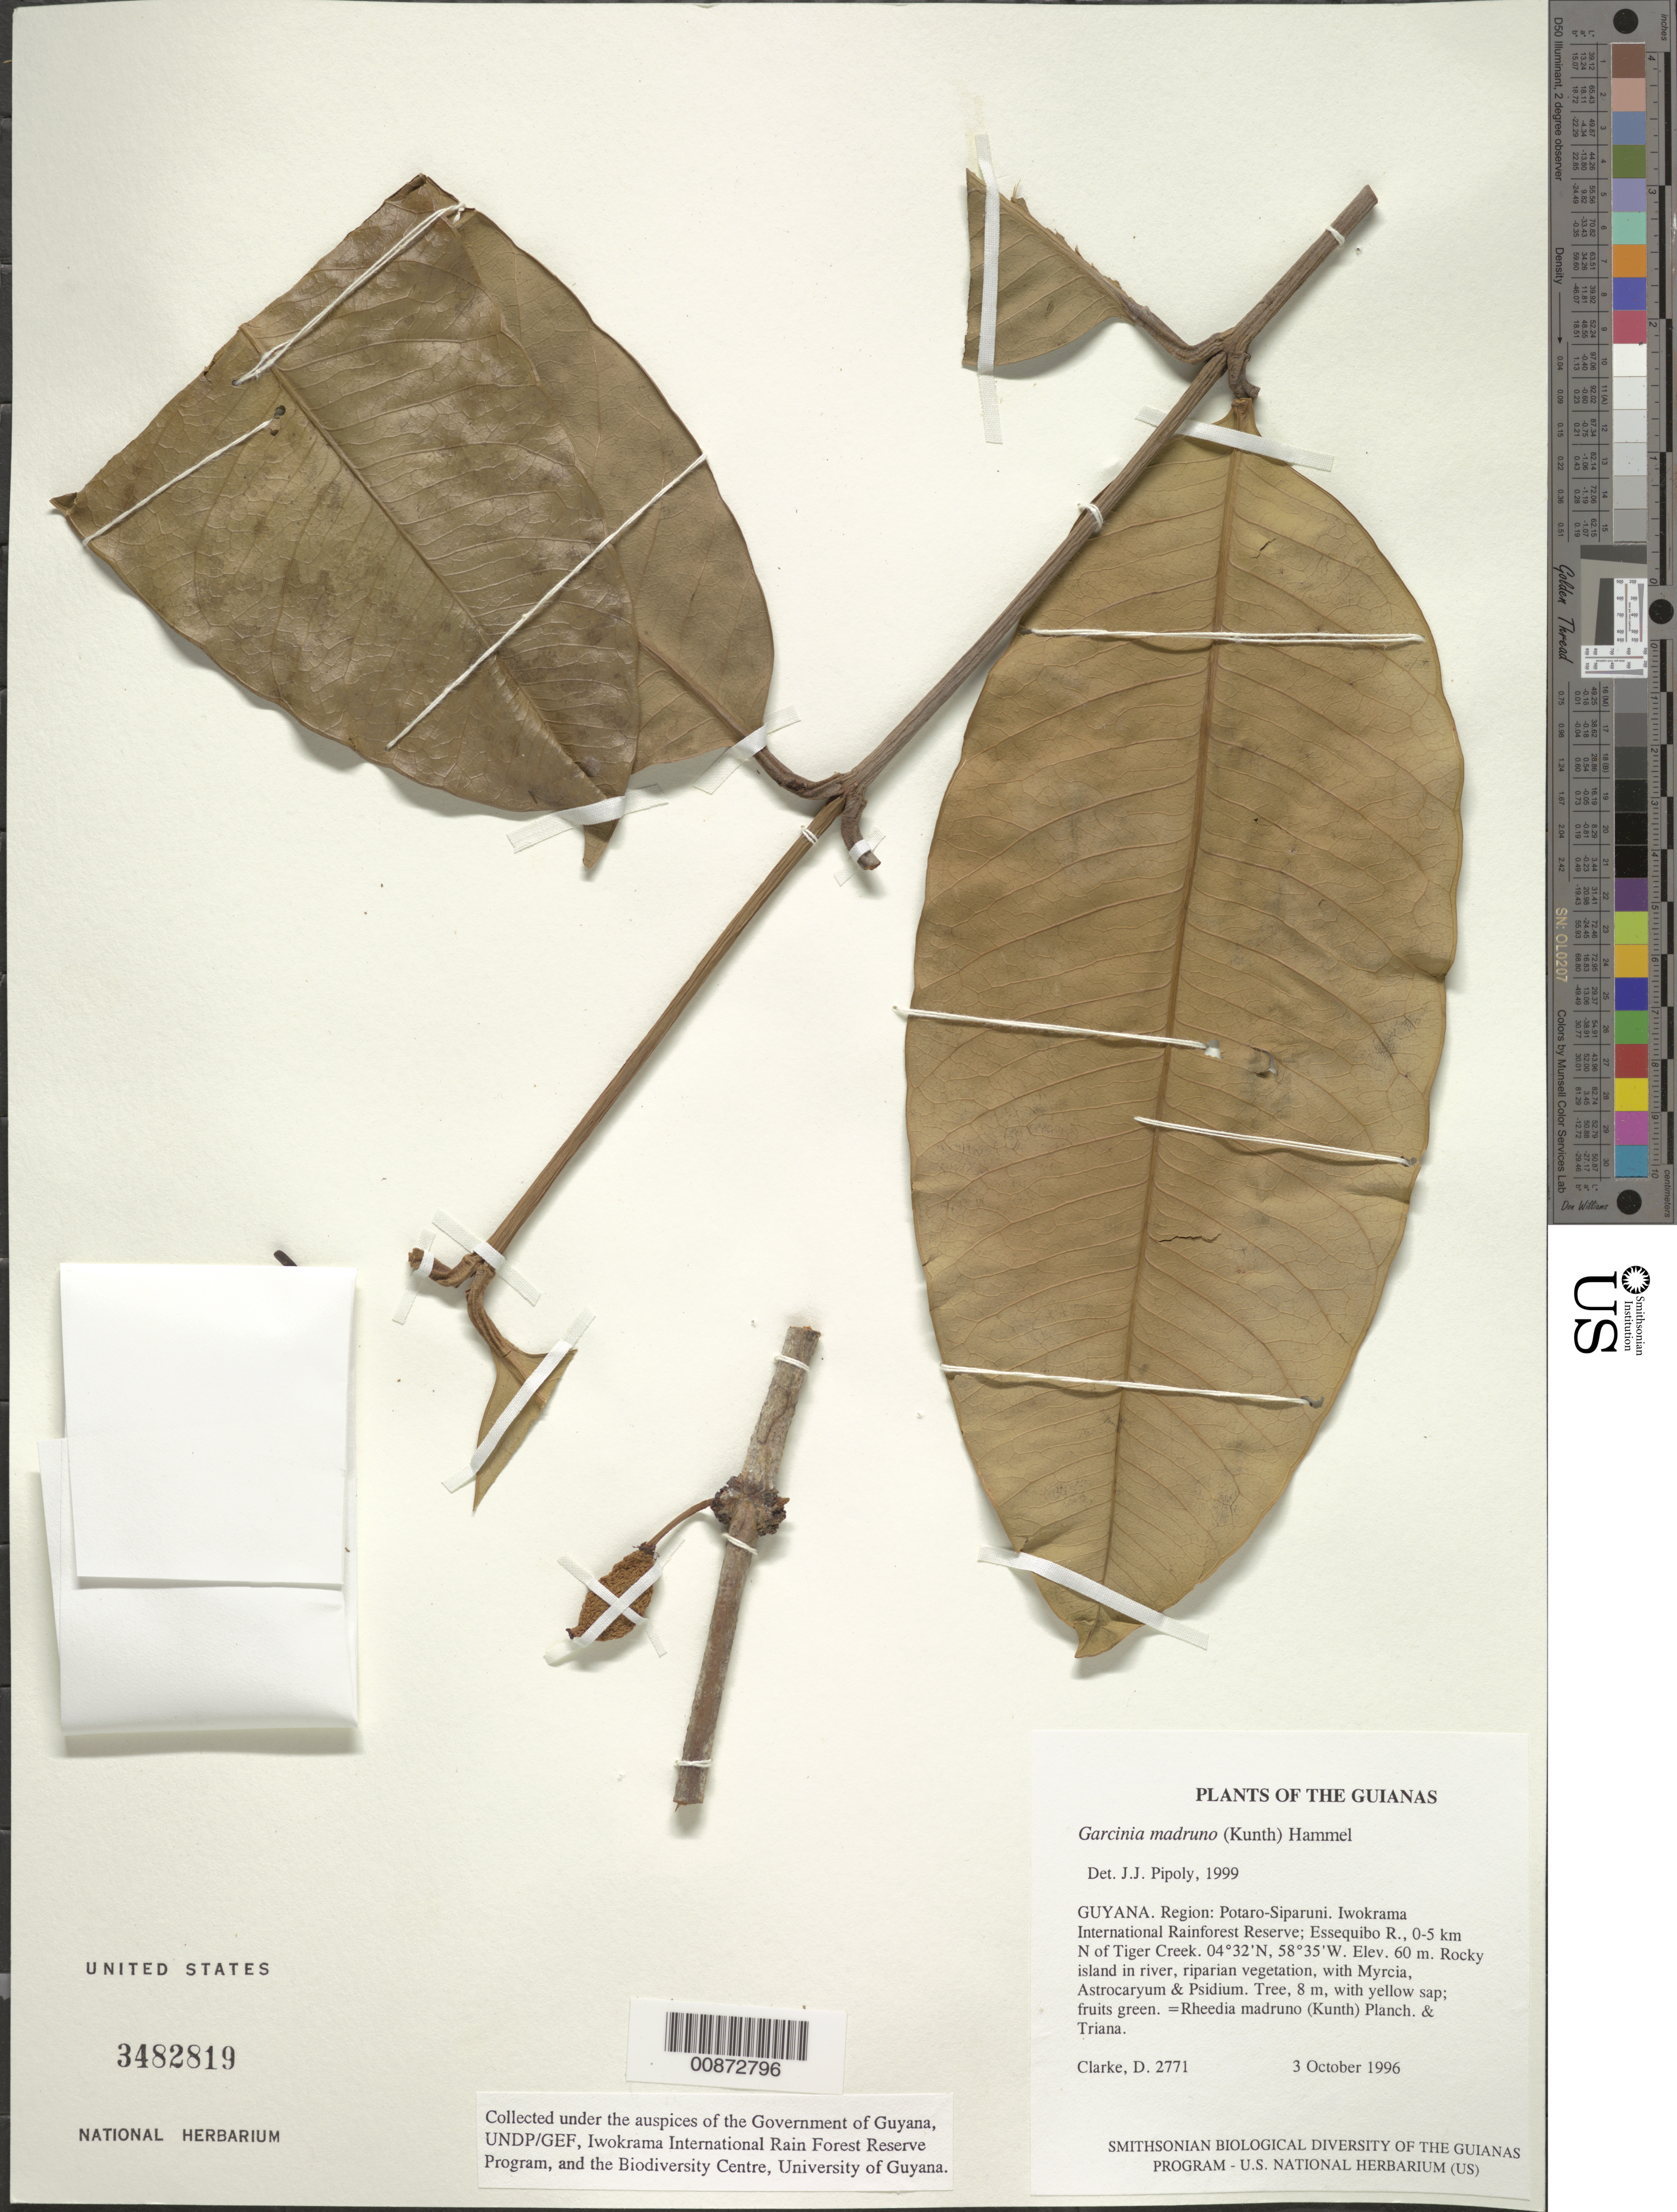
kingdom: Plantae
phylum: Tracheophyta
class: Magnoliopsida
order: Malpighiales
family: Clusiaceae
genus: Garcinia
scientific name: Garcinia madruno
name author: (Kunth) Hammel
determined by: Pipoly, J. J., III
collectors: H. D. Clarke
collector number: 2771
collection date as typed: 3 October 1996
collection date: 1996-10-03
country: Guyana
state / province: Potaro-Siparuni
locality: Iwokrama International Rainforest Reserve; Essequibo R., 0-5 km N of Tiger Creek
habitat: Rocky island in river, riparian vegetation, with Myrcia, Astrocaryum & Psidium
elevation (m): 60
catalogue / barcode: US 3482819